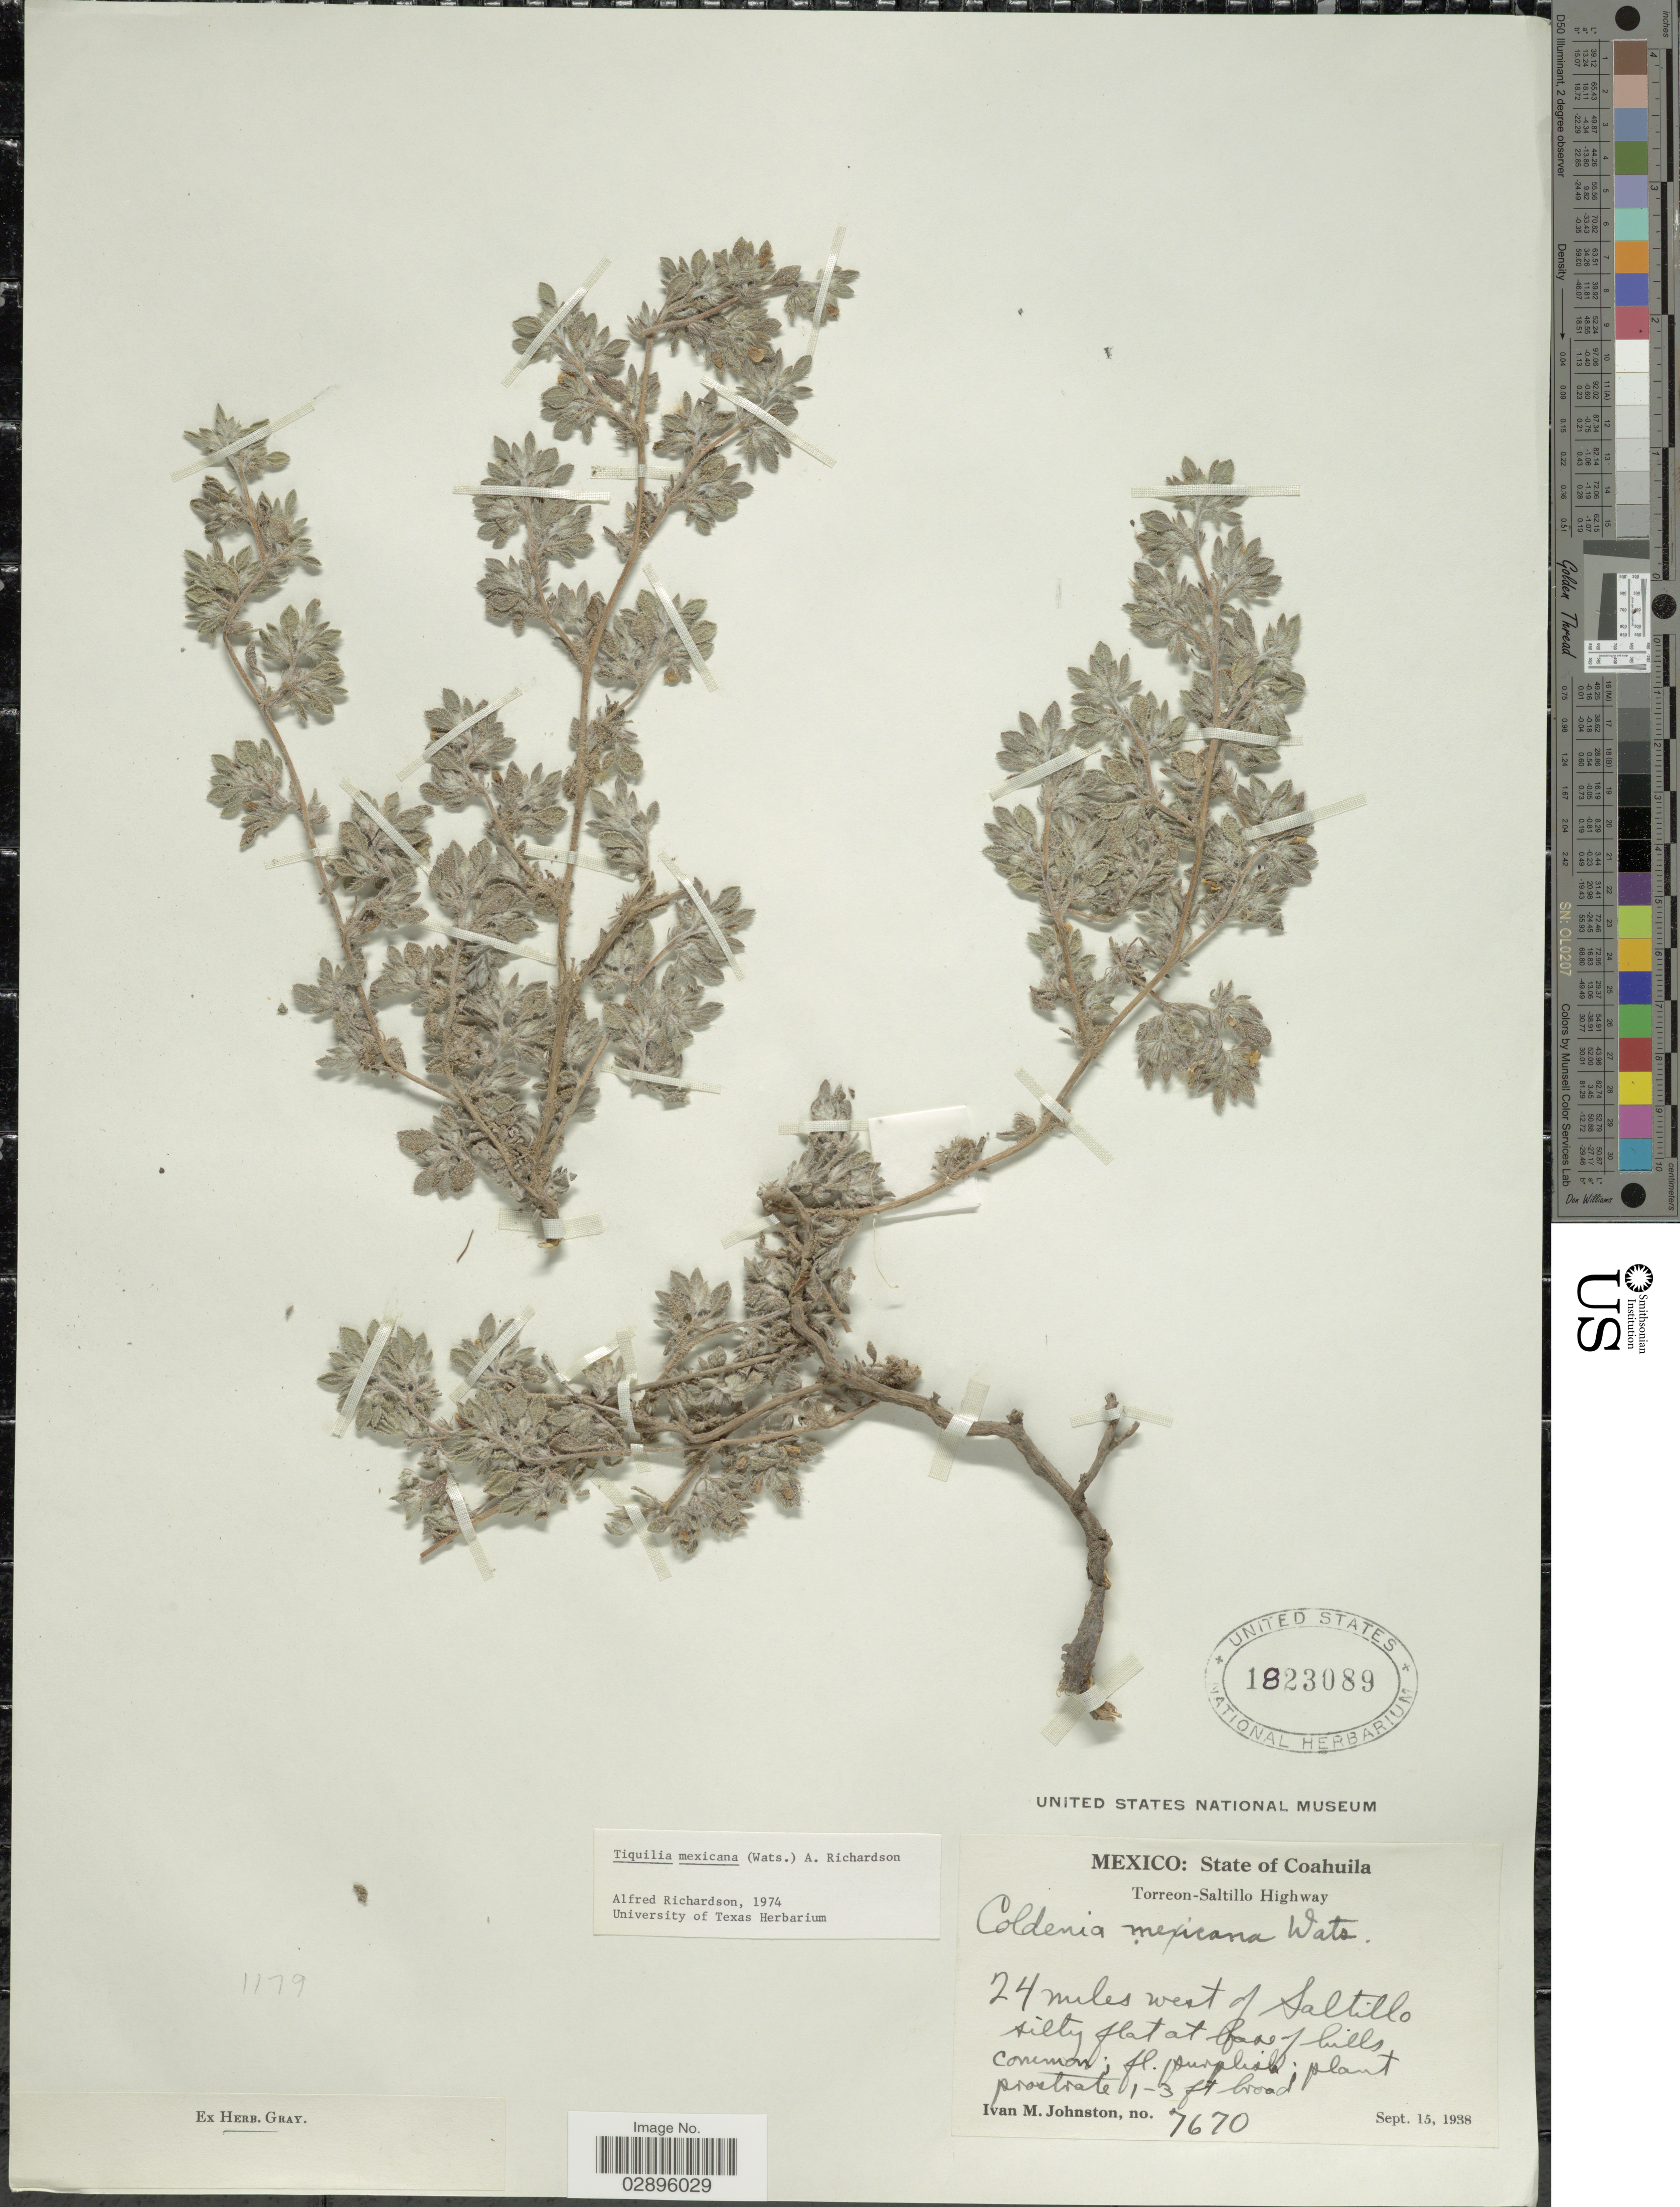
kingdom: Plantae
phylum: Tracheophyta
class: Magnoliopsida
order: Boraginales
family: Ehretiaceae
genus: Tiquilia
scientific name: Tiquilia mexicana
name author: (S. Watson) A.T. Richardson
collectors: I.M. Johnston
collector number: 7670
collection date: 1938-09-15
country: Mexico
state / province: Coahuila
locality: Torreon-Saltillo Highway. 24 miles west of Saltillo.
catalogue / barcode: US 1823089